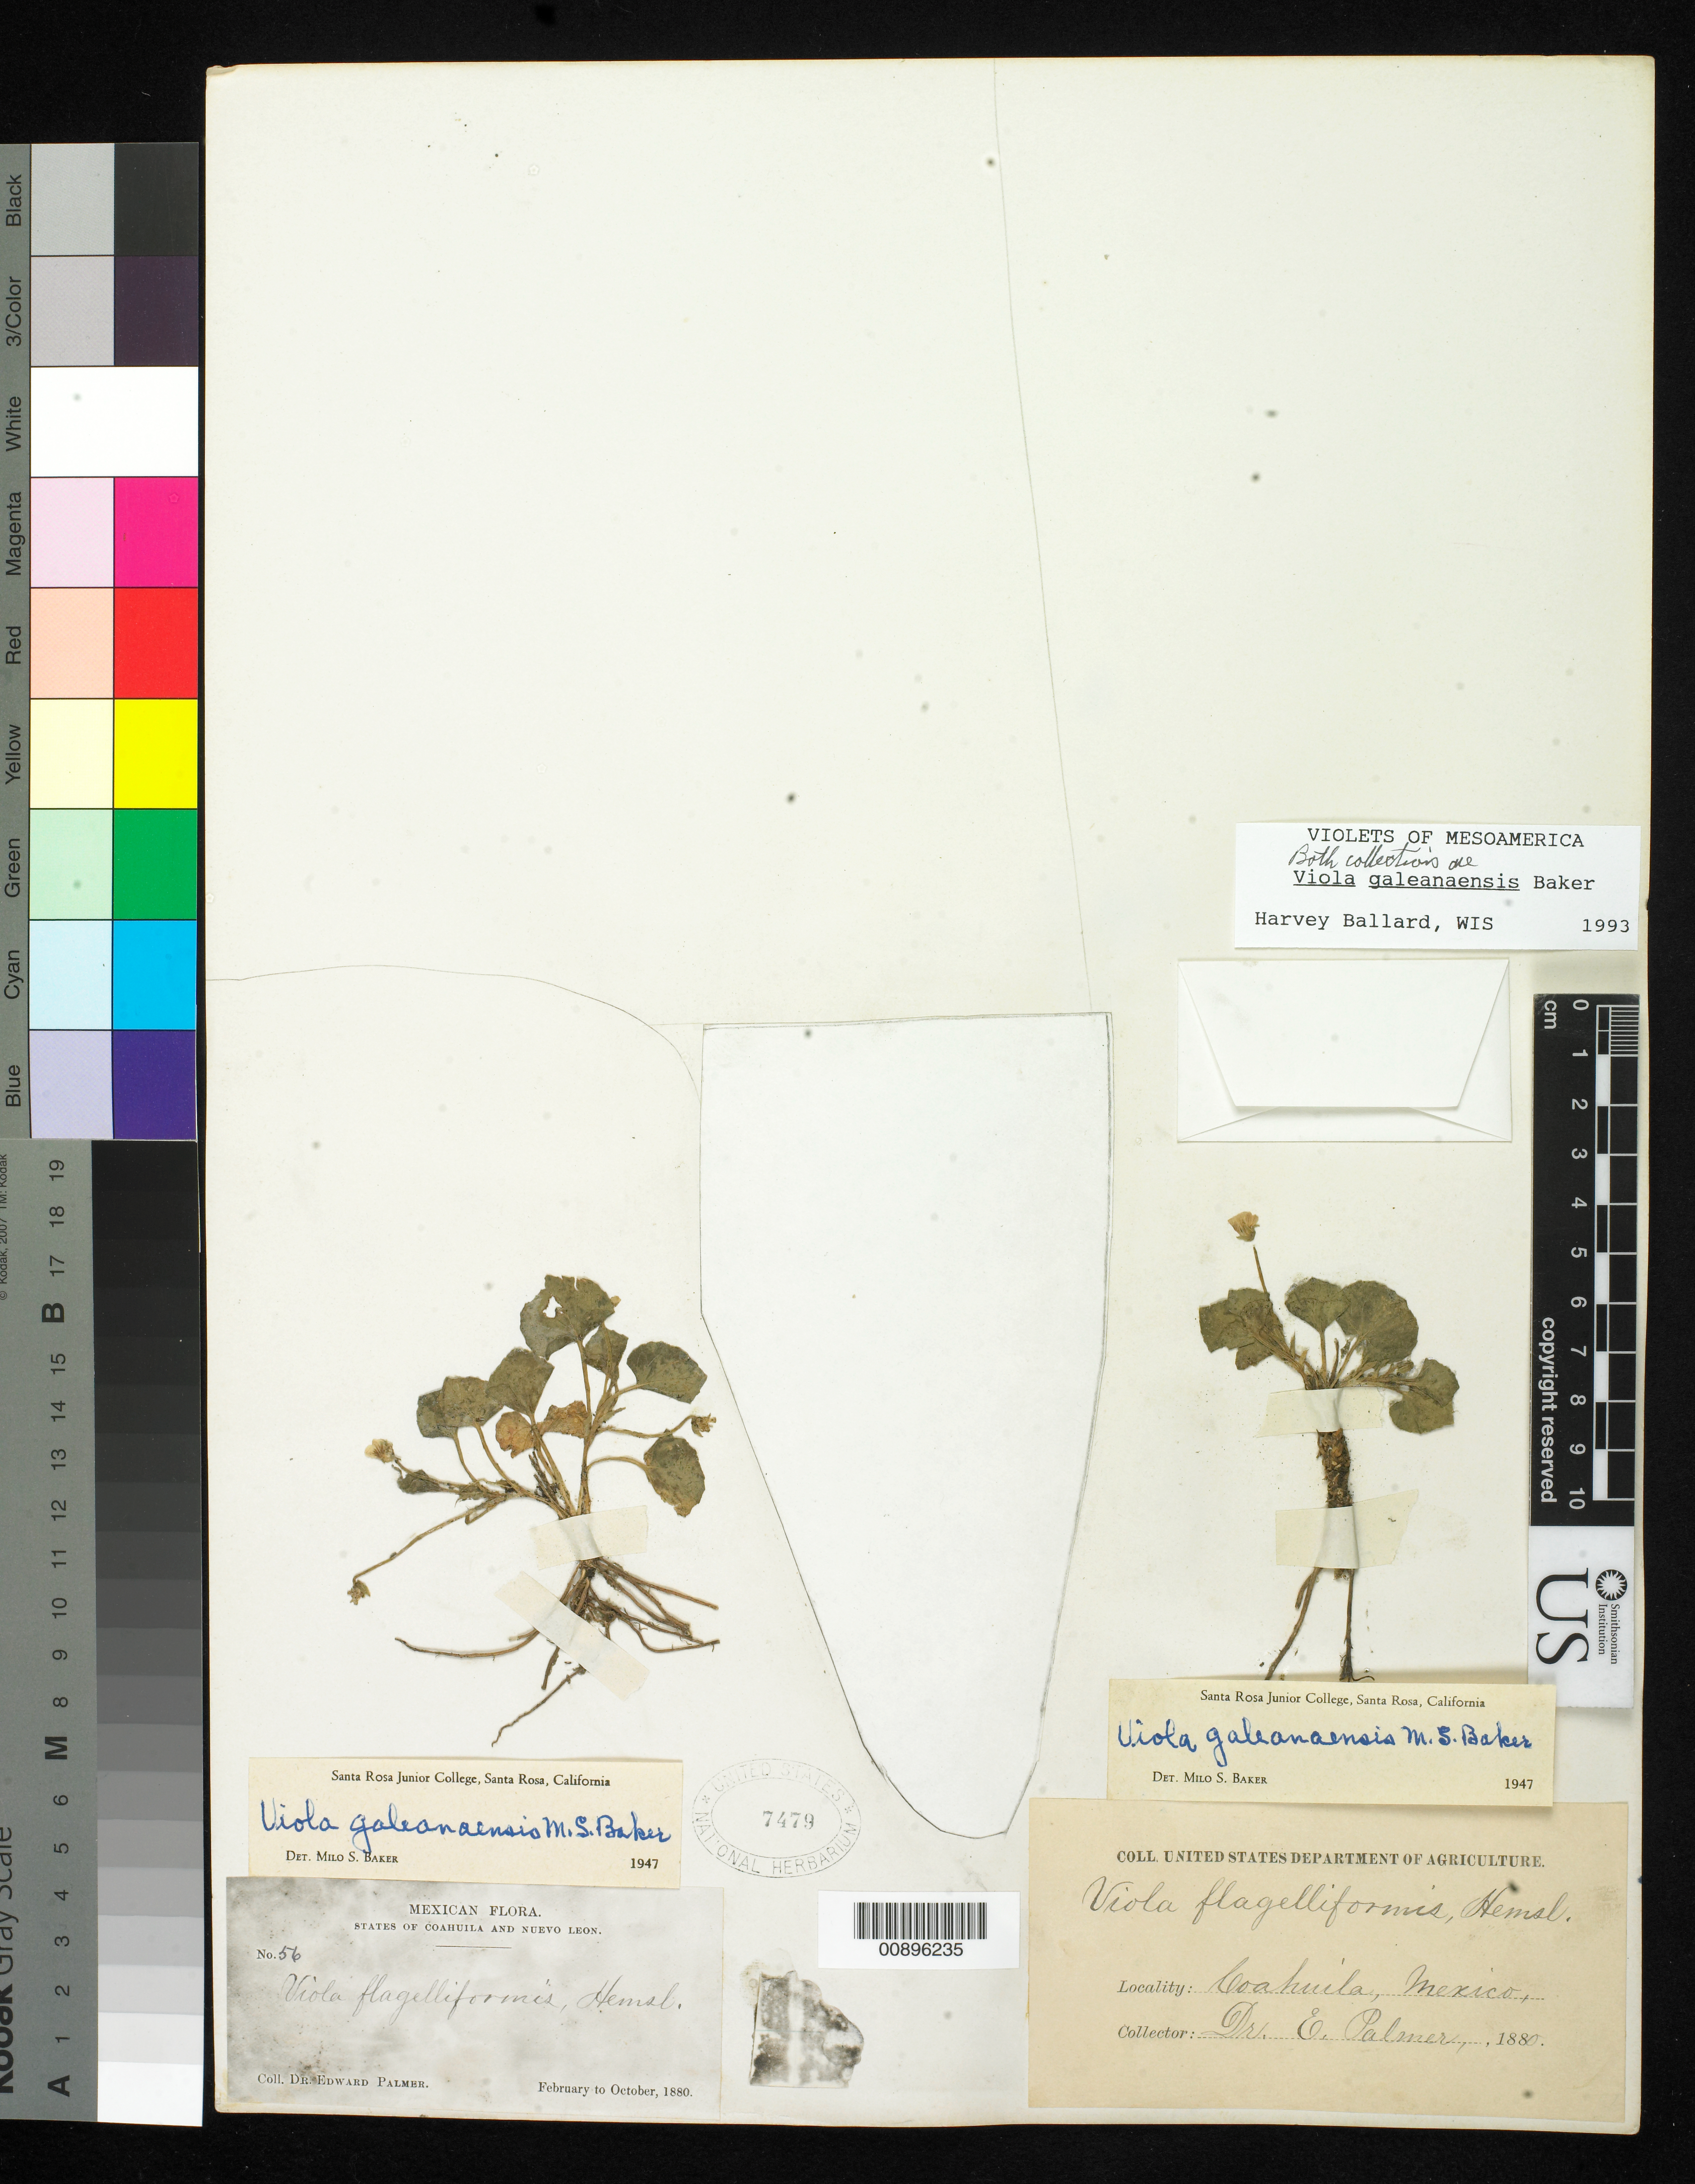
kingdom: Plantae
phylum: Tracheophyta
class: Magnoliopsida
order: Malpighiales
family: Violaceae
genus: Viola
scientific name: Viola galeanaensis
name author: M.S. Baker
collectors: E. Palmer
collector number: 56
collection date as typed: Feb 1880 to -- Oct 1880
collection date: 1880-02/1880-10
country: Mexico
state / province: Coahuila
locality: Coahuila.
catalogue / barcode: US 7479